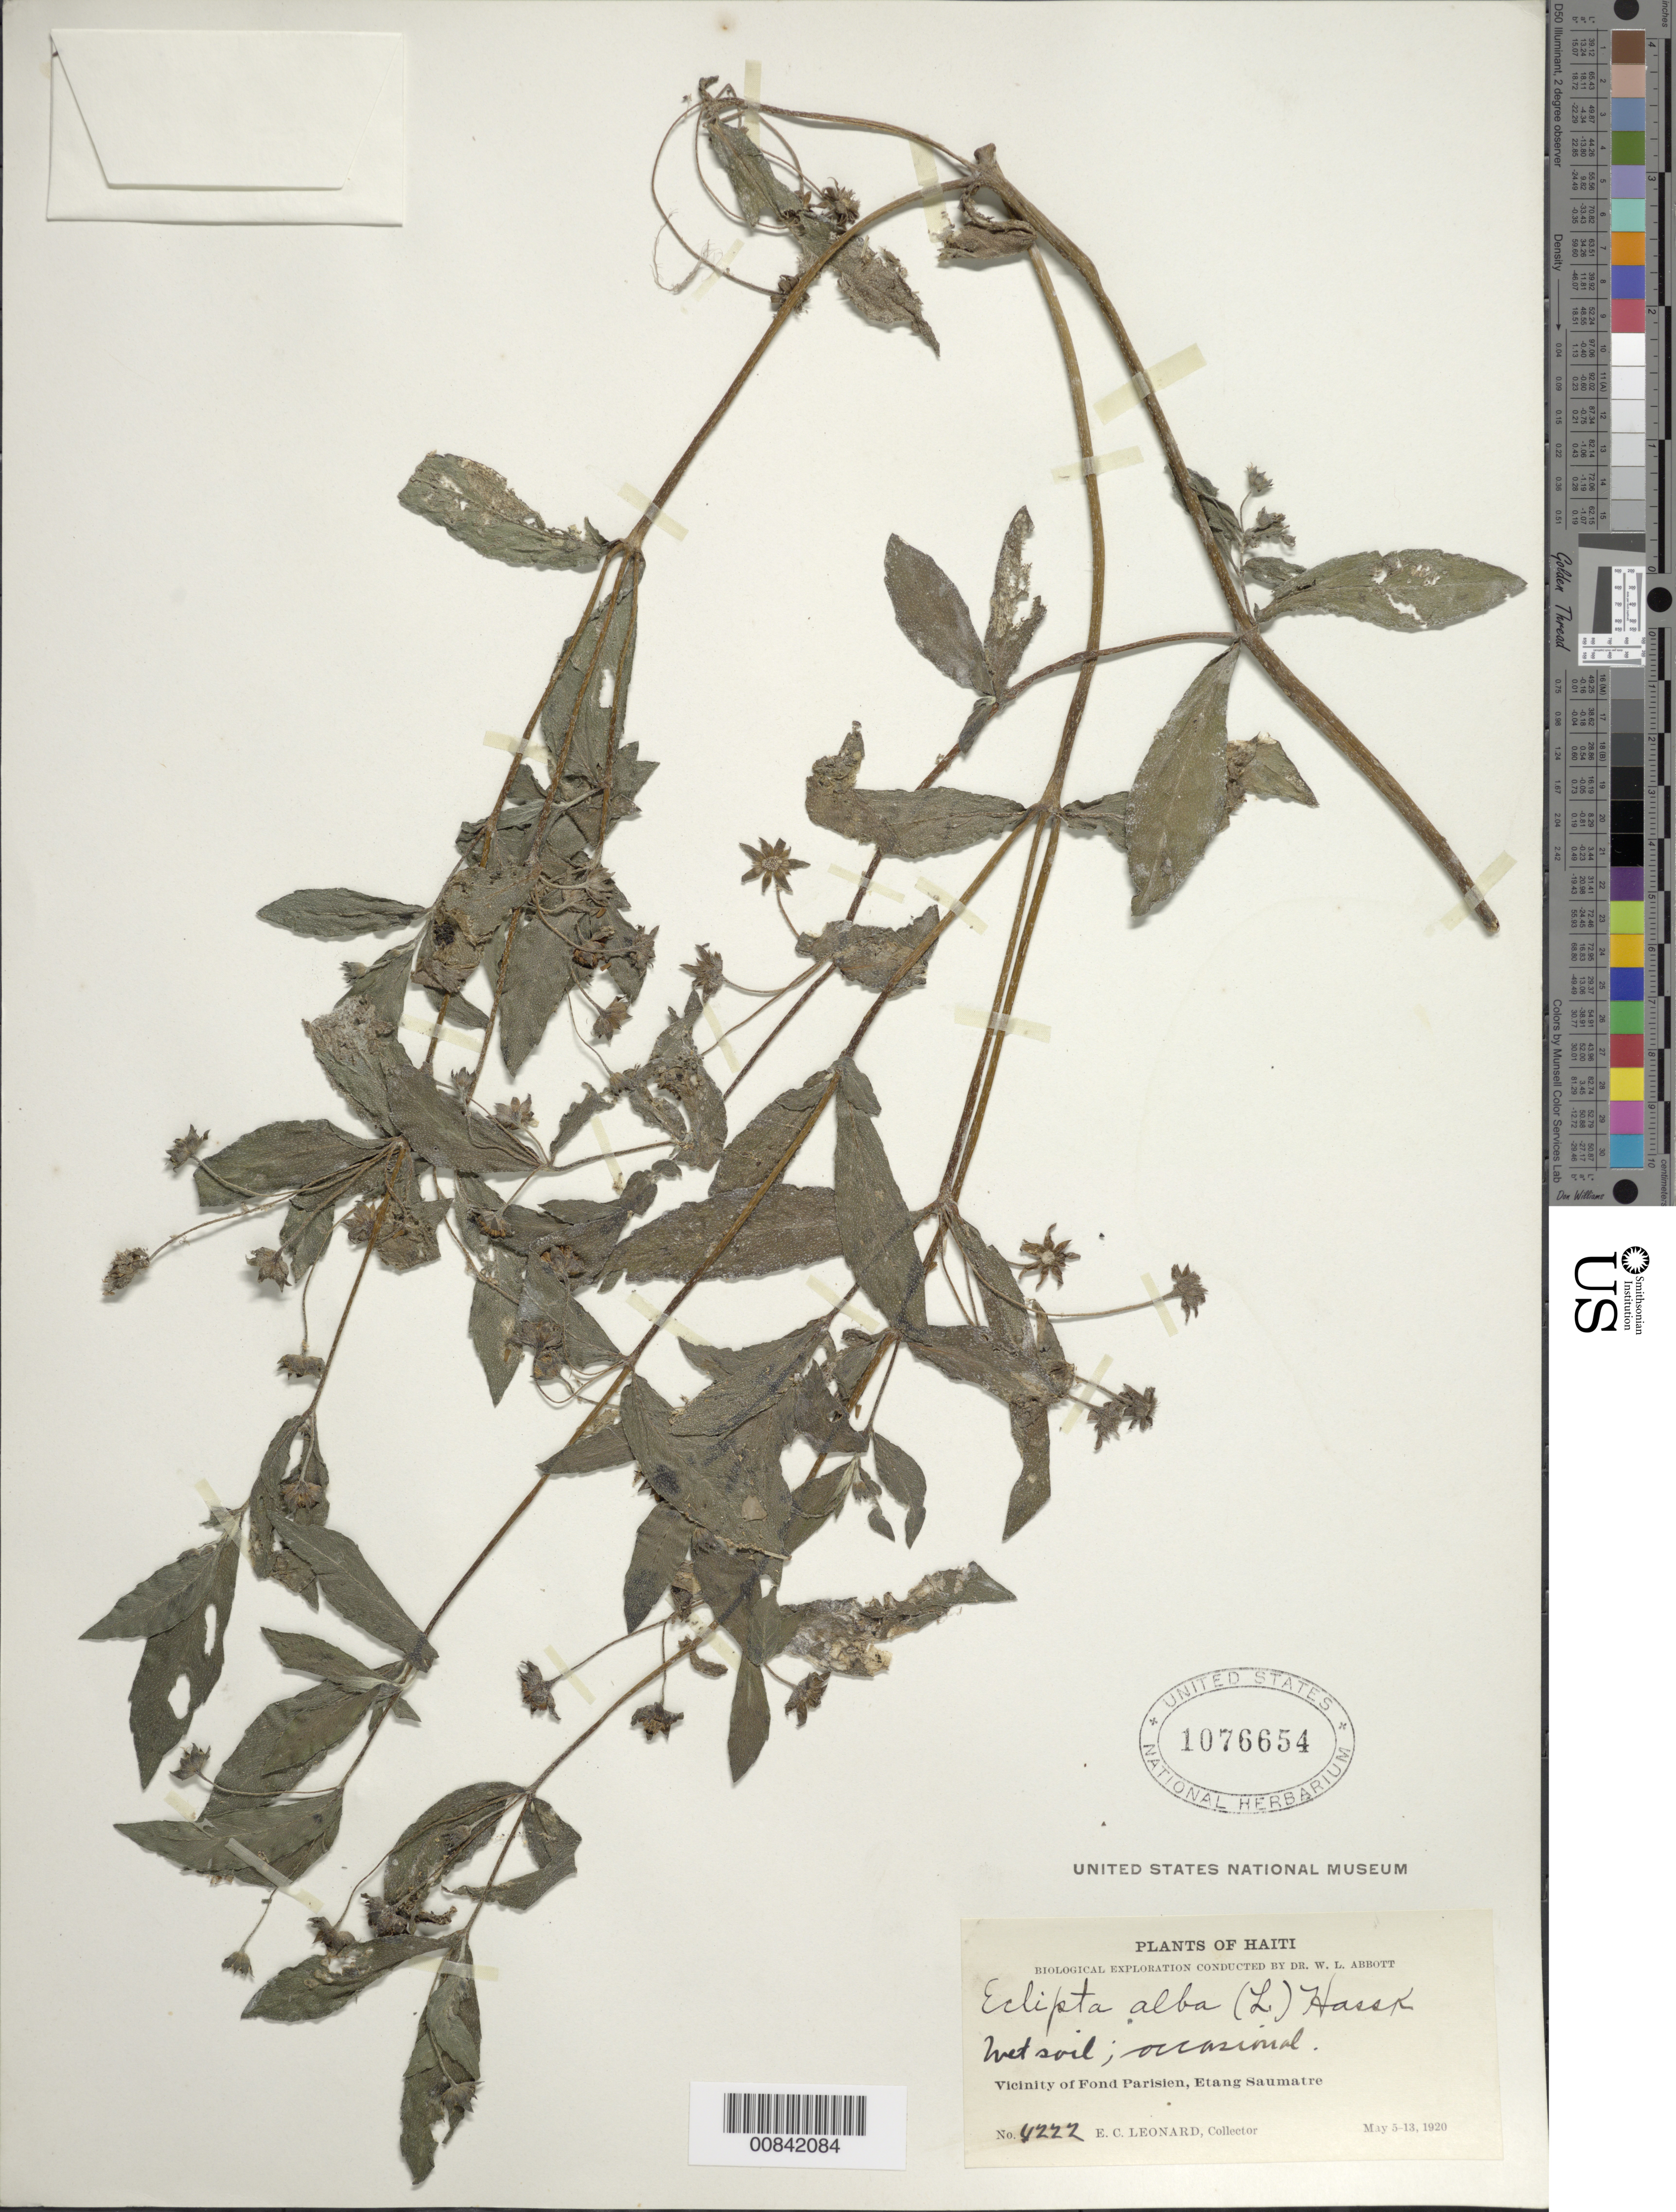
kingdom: Plantae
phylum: Tracheophyta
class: Magnoliopsida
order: Asterales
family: Asteraceae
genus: Eclipta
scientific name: Eclipta prostrata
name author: (L.) L.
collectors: E. C. Leonard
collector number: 4222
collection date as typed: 05 May 1920 to 13 May 1920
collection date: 1920-05-05/1920-05-13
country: Haiti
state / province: Ouest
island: Hispaniola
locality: Vicinity of Fond Parisien, Etang Saumatre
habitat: Wet soil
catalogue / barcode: US 1076654